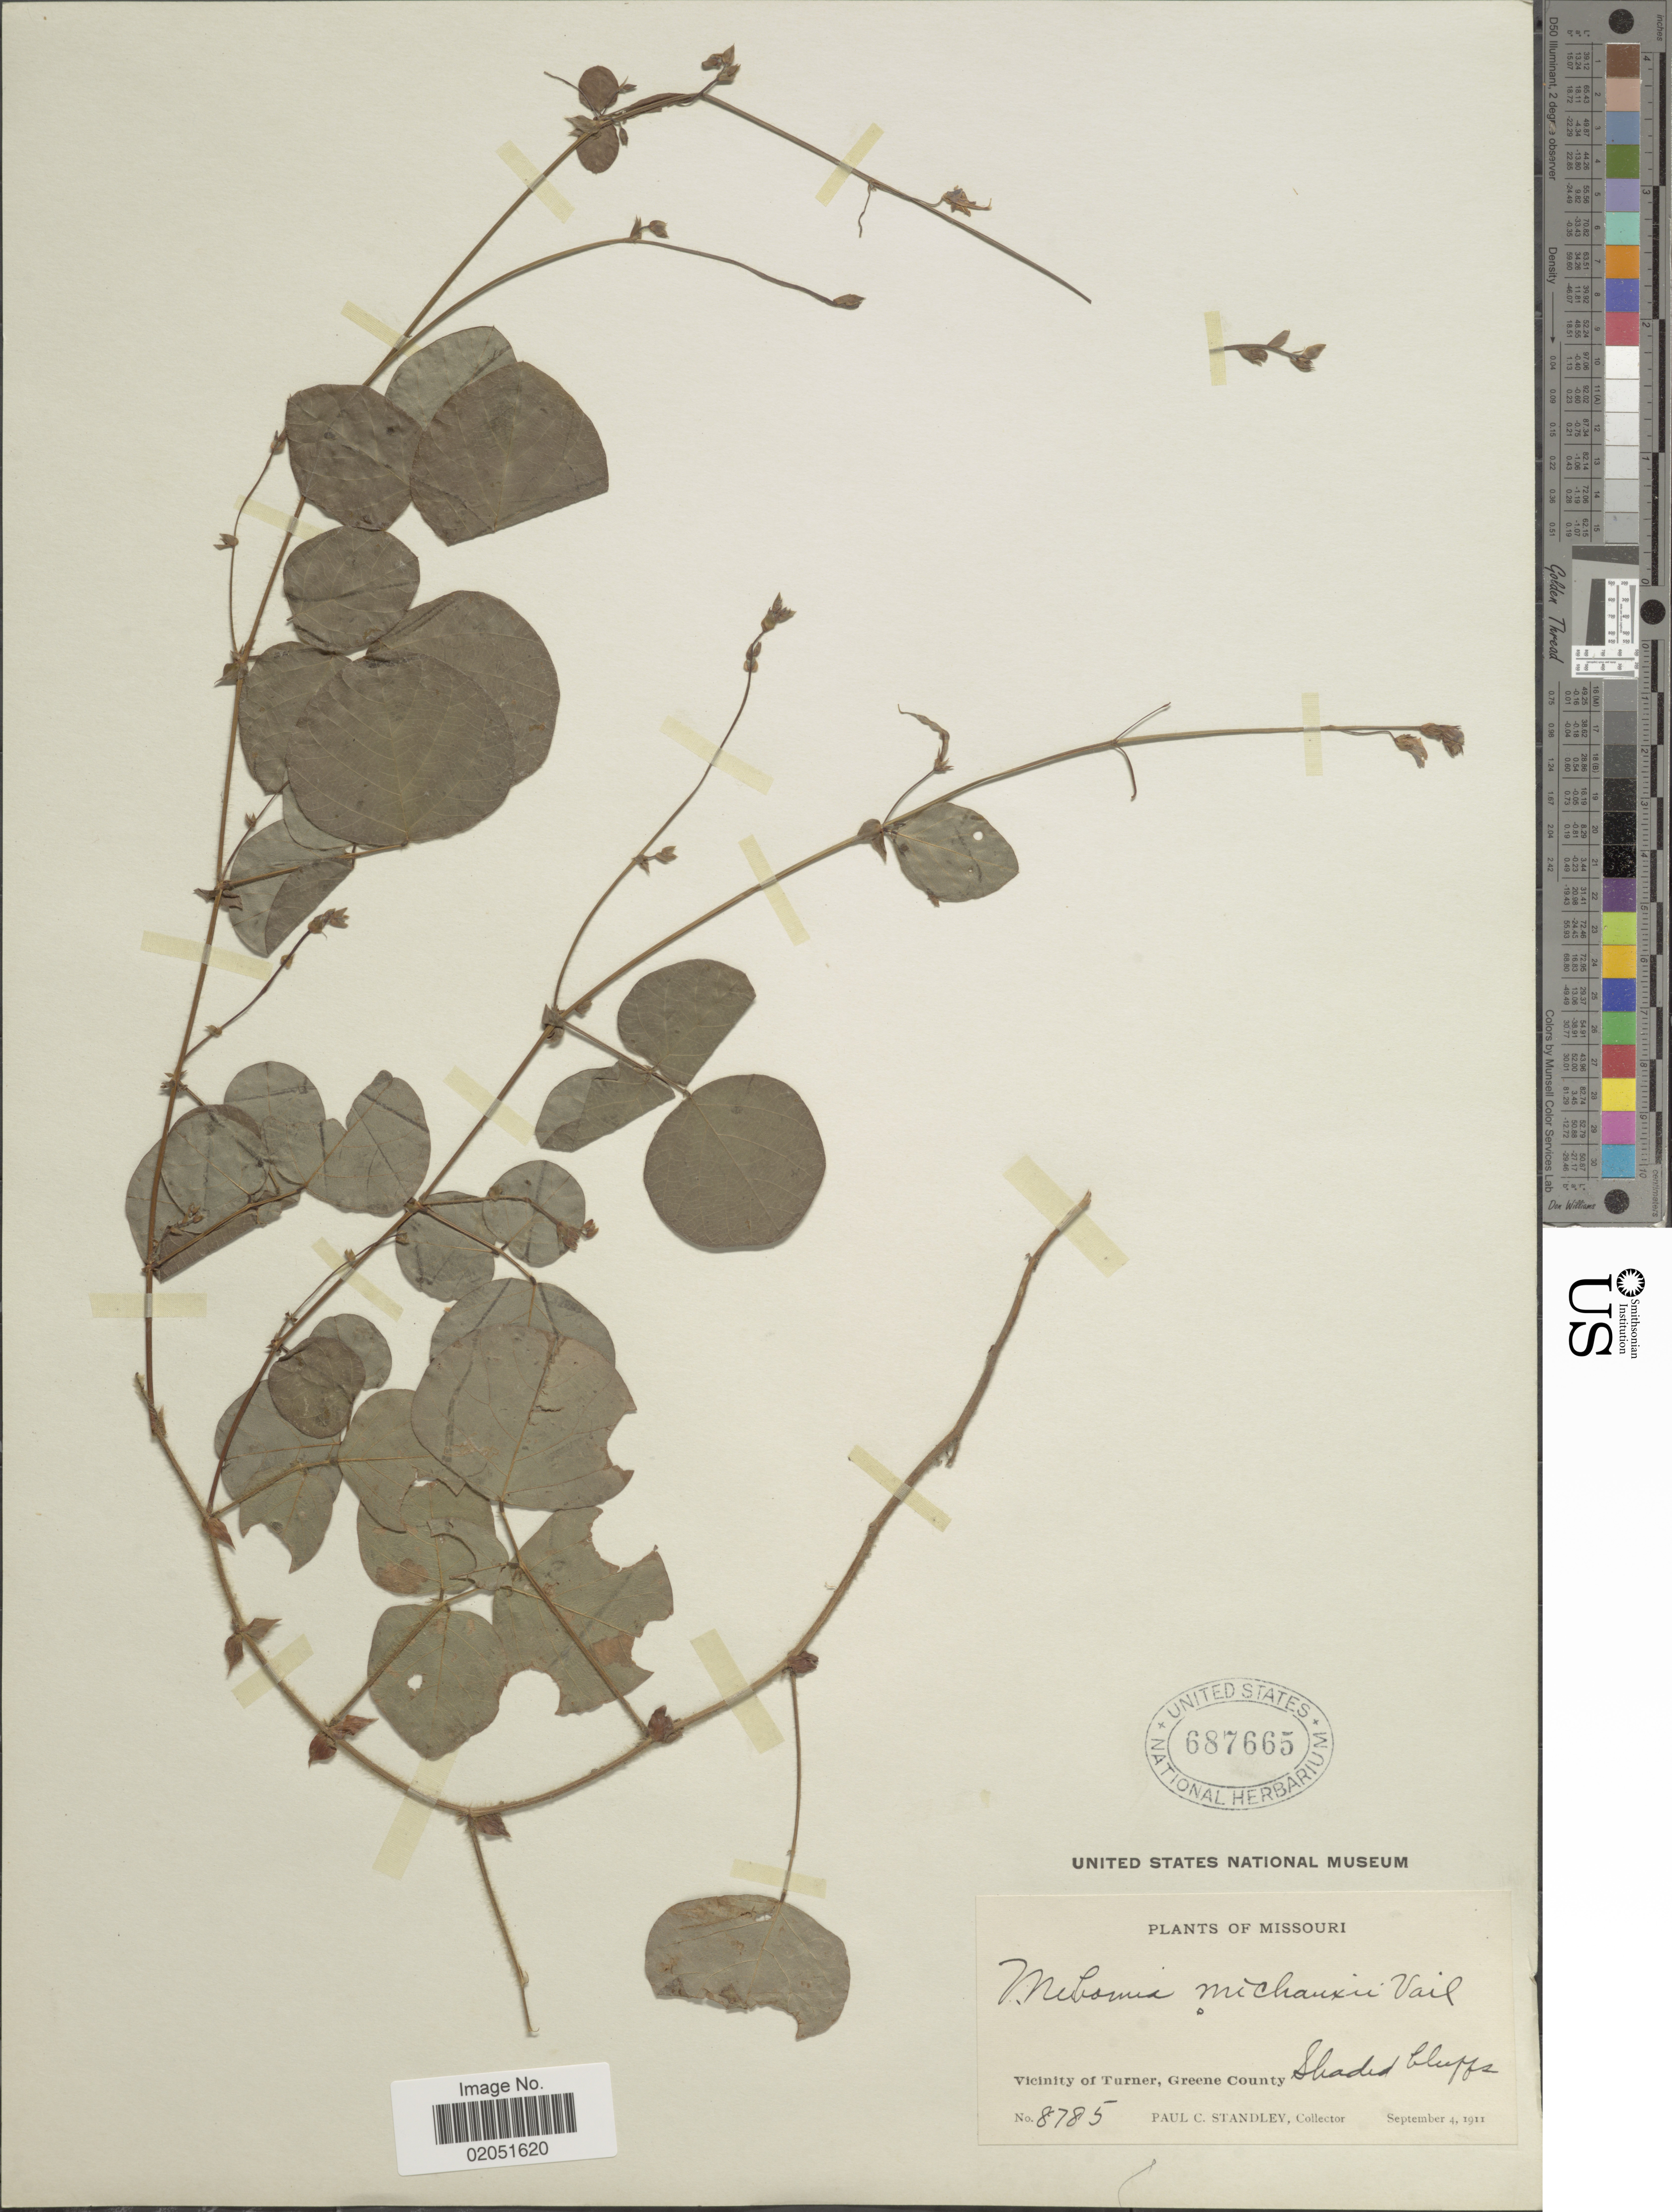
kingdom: Plantae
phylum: Tracheophyta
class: Magnoliopsida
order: Fabales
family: Fabaceae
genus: Desmodium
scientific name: Desmodium rotundifolium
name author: DC.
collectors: P. C. Standley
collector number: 8785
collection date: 1911-09-04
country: United States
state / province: Missouri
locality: Vicinity of Turner, Greene County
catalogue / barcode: US 687665